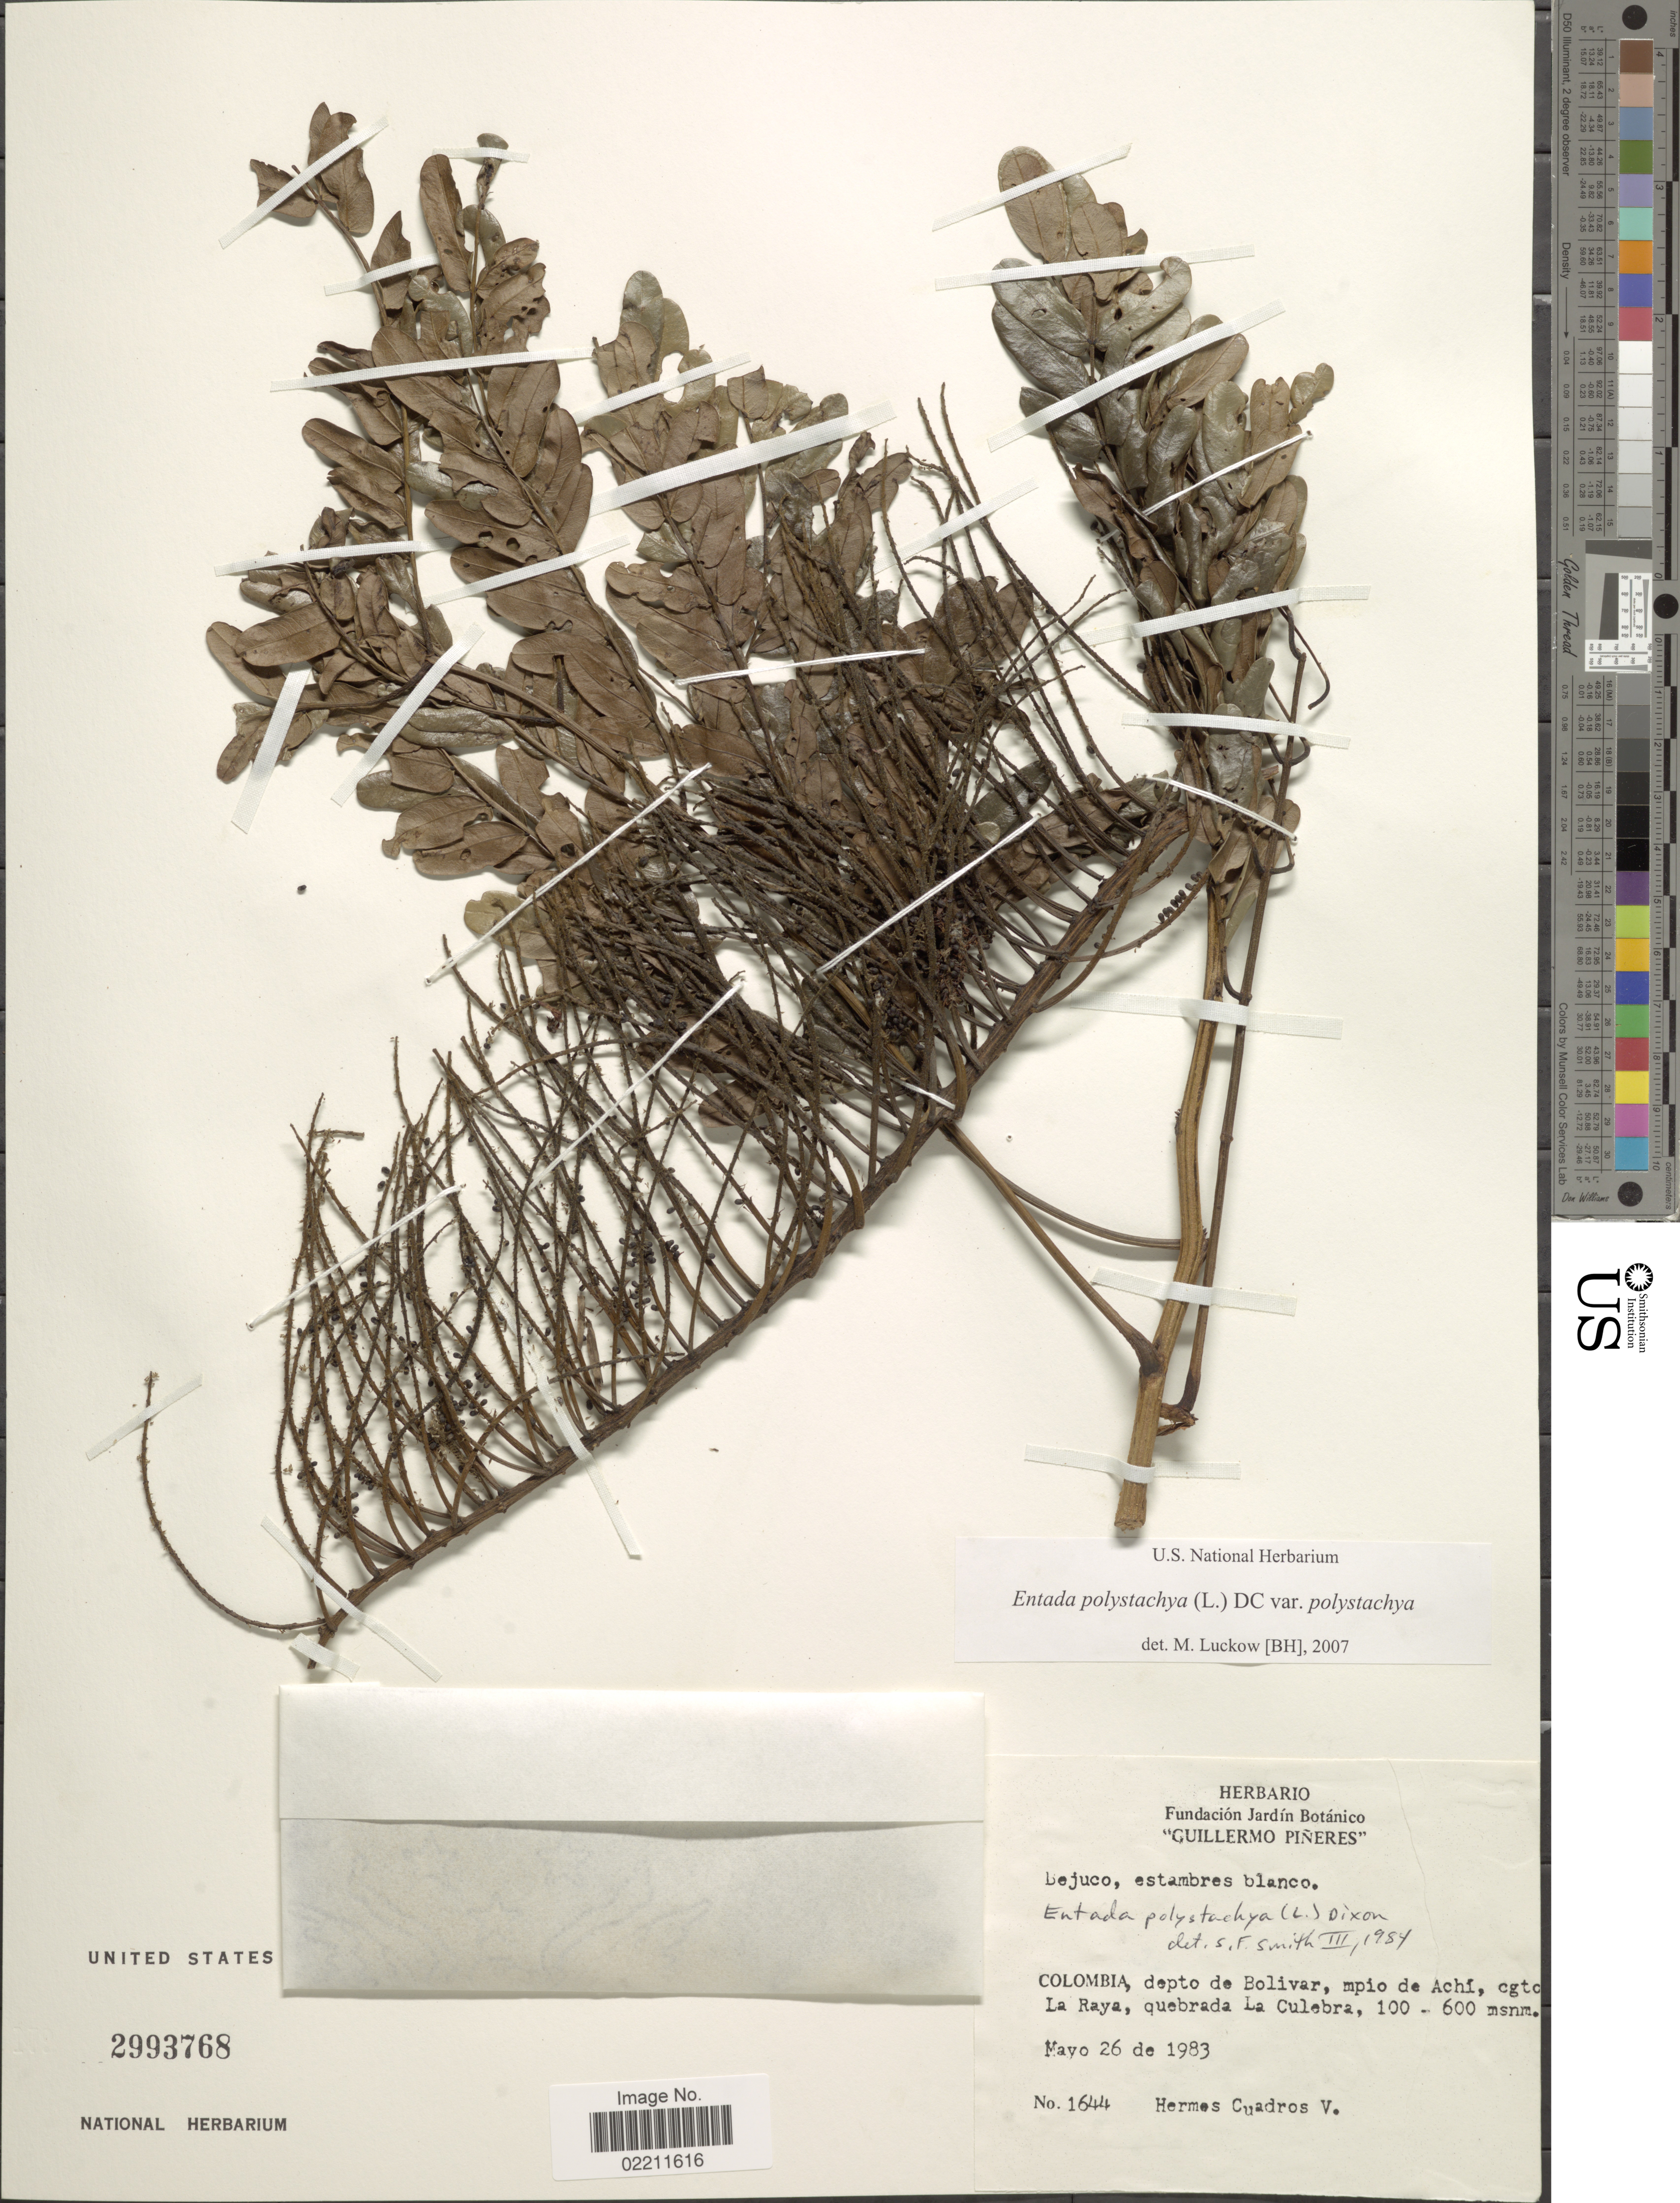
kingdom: Plantae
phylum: Tracheophyta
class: Magnoliopsida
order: Fabales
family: Fabaceae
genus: Entada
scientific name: Entada polystachya var. polystachya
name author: (L.) DC.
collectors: H. Cuadros V.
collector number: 1644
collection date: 1983-05-26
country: Colombia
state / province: Bolívar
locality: Colombia, depto de Bolivar, mpio de Achi, cgto La Raya, quebrada quebrada La Culebra.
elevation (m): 100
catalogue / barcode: US 2993768